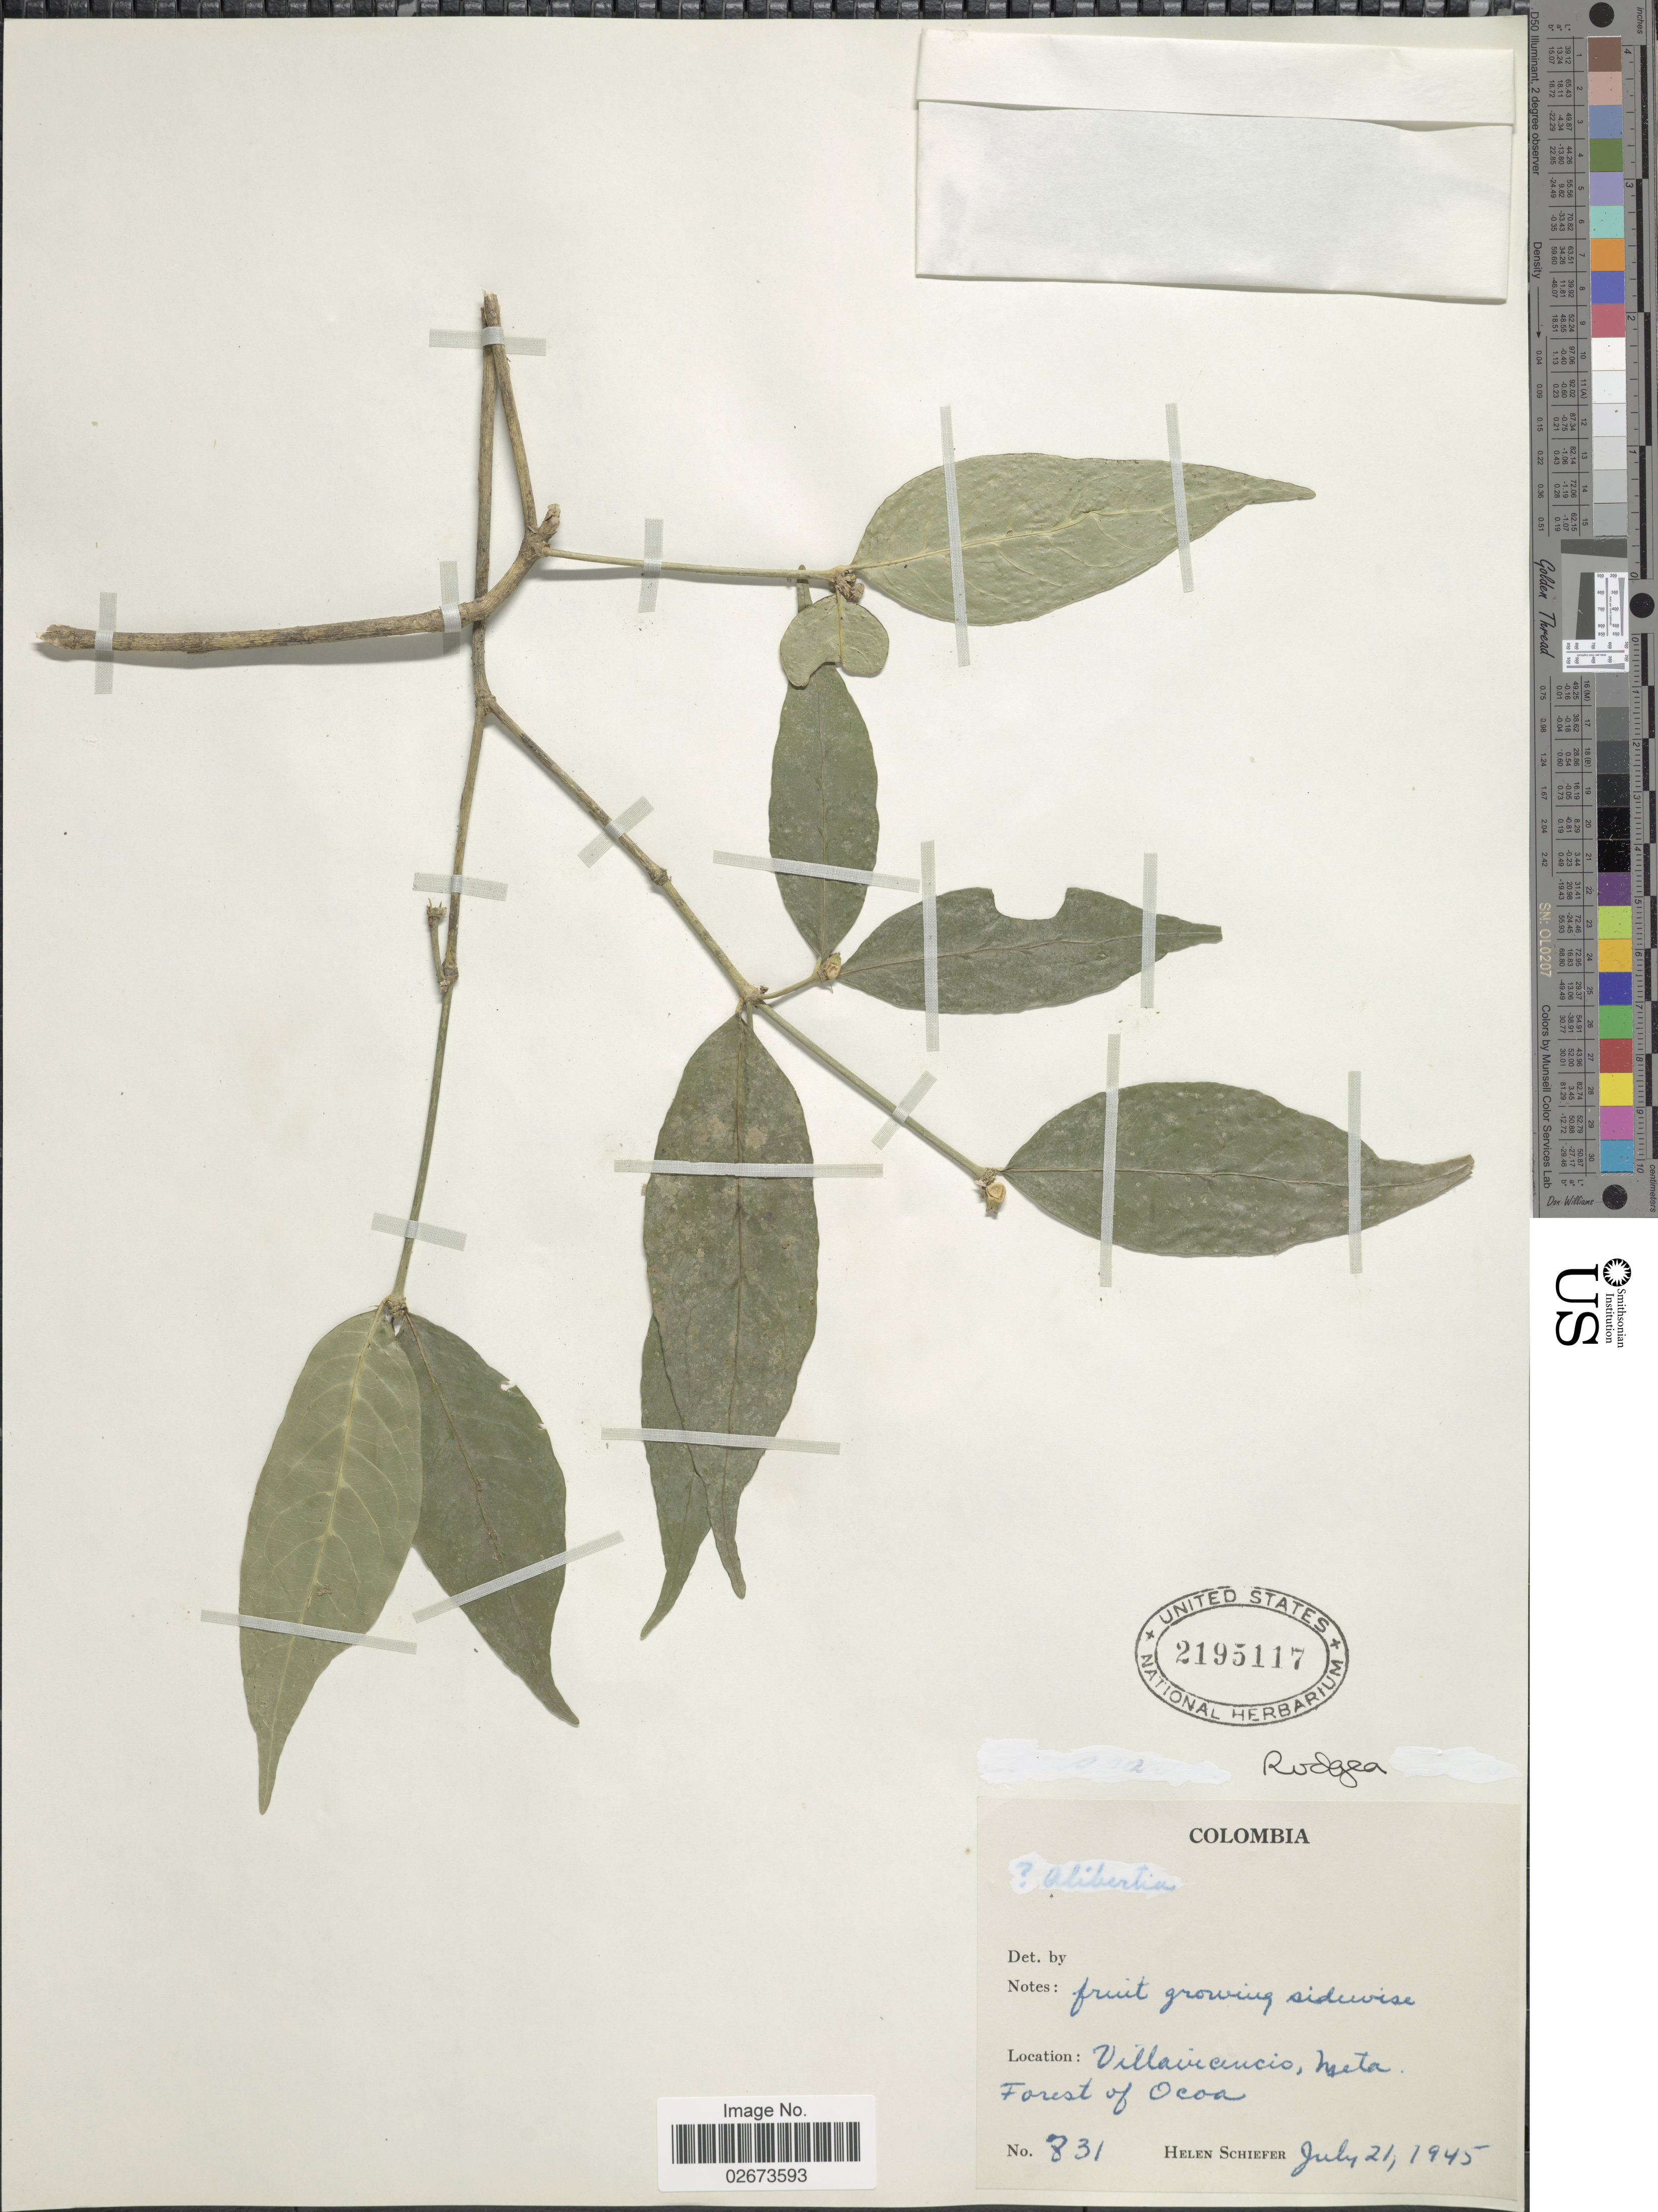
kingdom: Plantae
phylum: Tracheophyta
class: Magnoliopsida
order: Gentianales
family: Rubiaceae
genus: Rudgea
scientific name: Rudgea sp.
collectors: H. Schiefer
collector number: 831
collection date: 1945-07-21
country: Colombia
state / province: Meta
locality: Villavicencio, Meta, Forest of Ocoa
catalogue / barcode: US 2195117